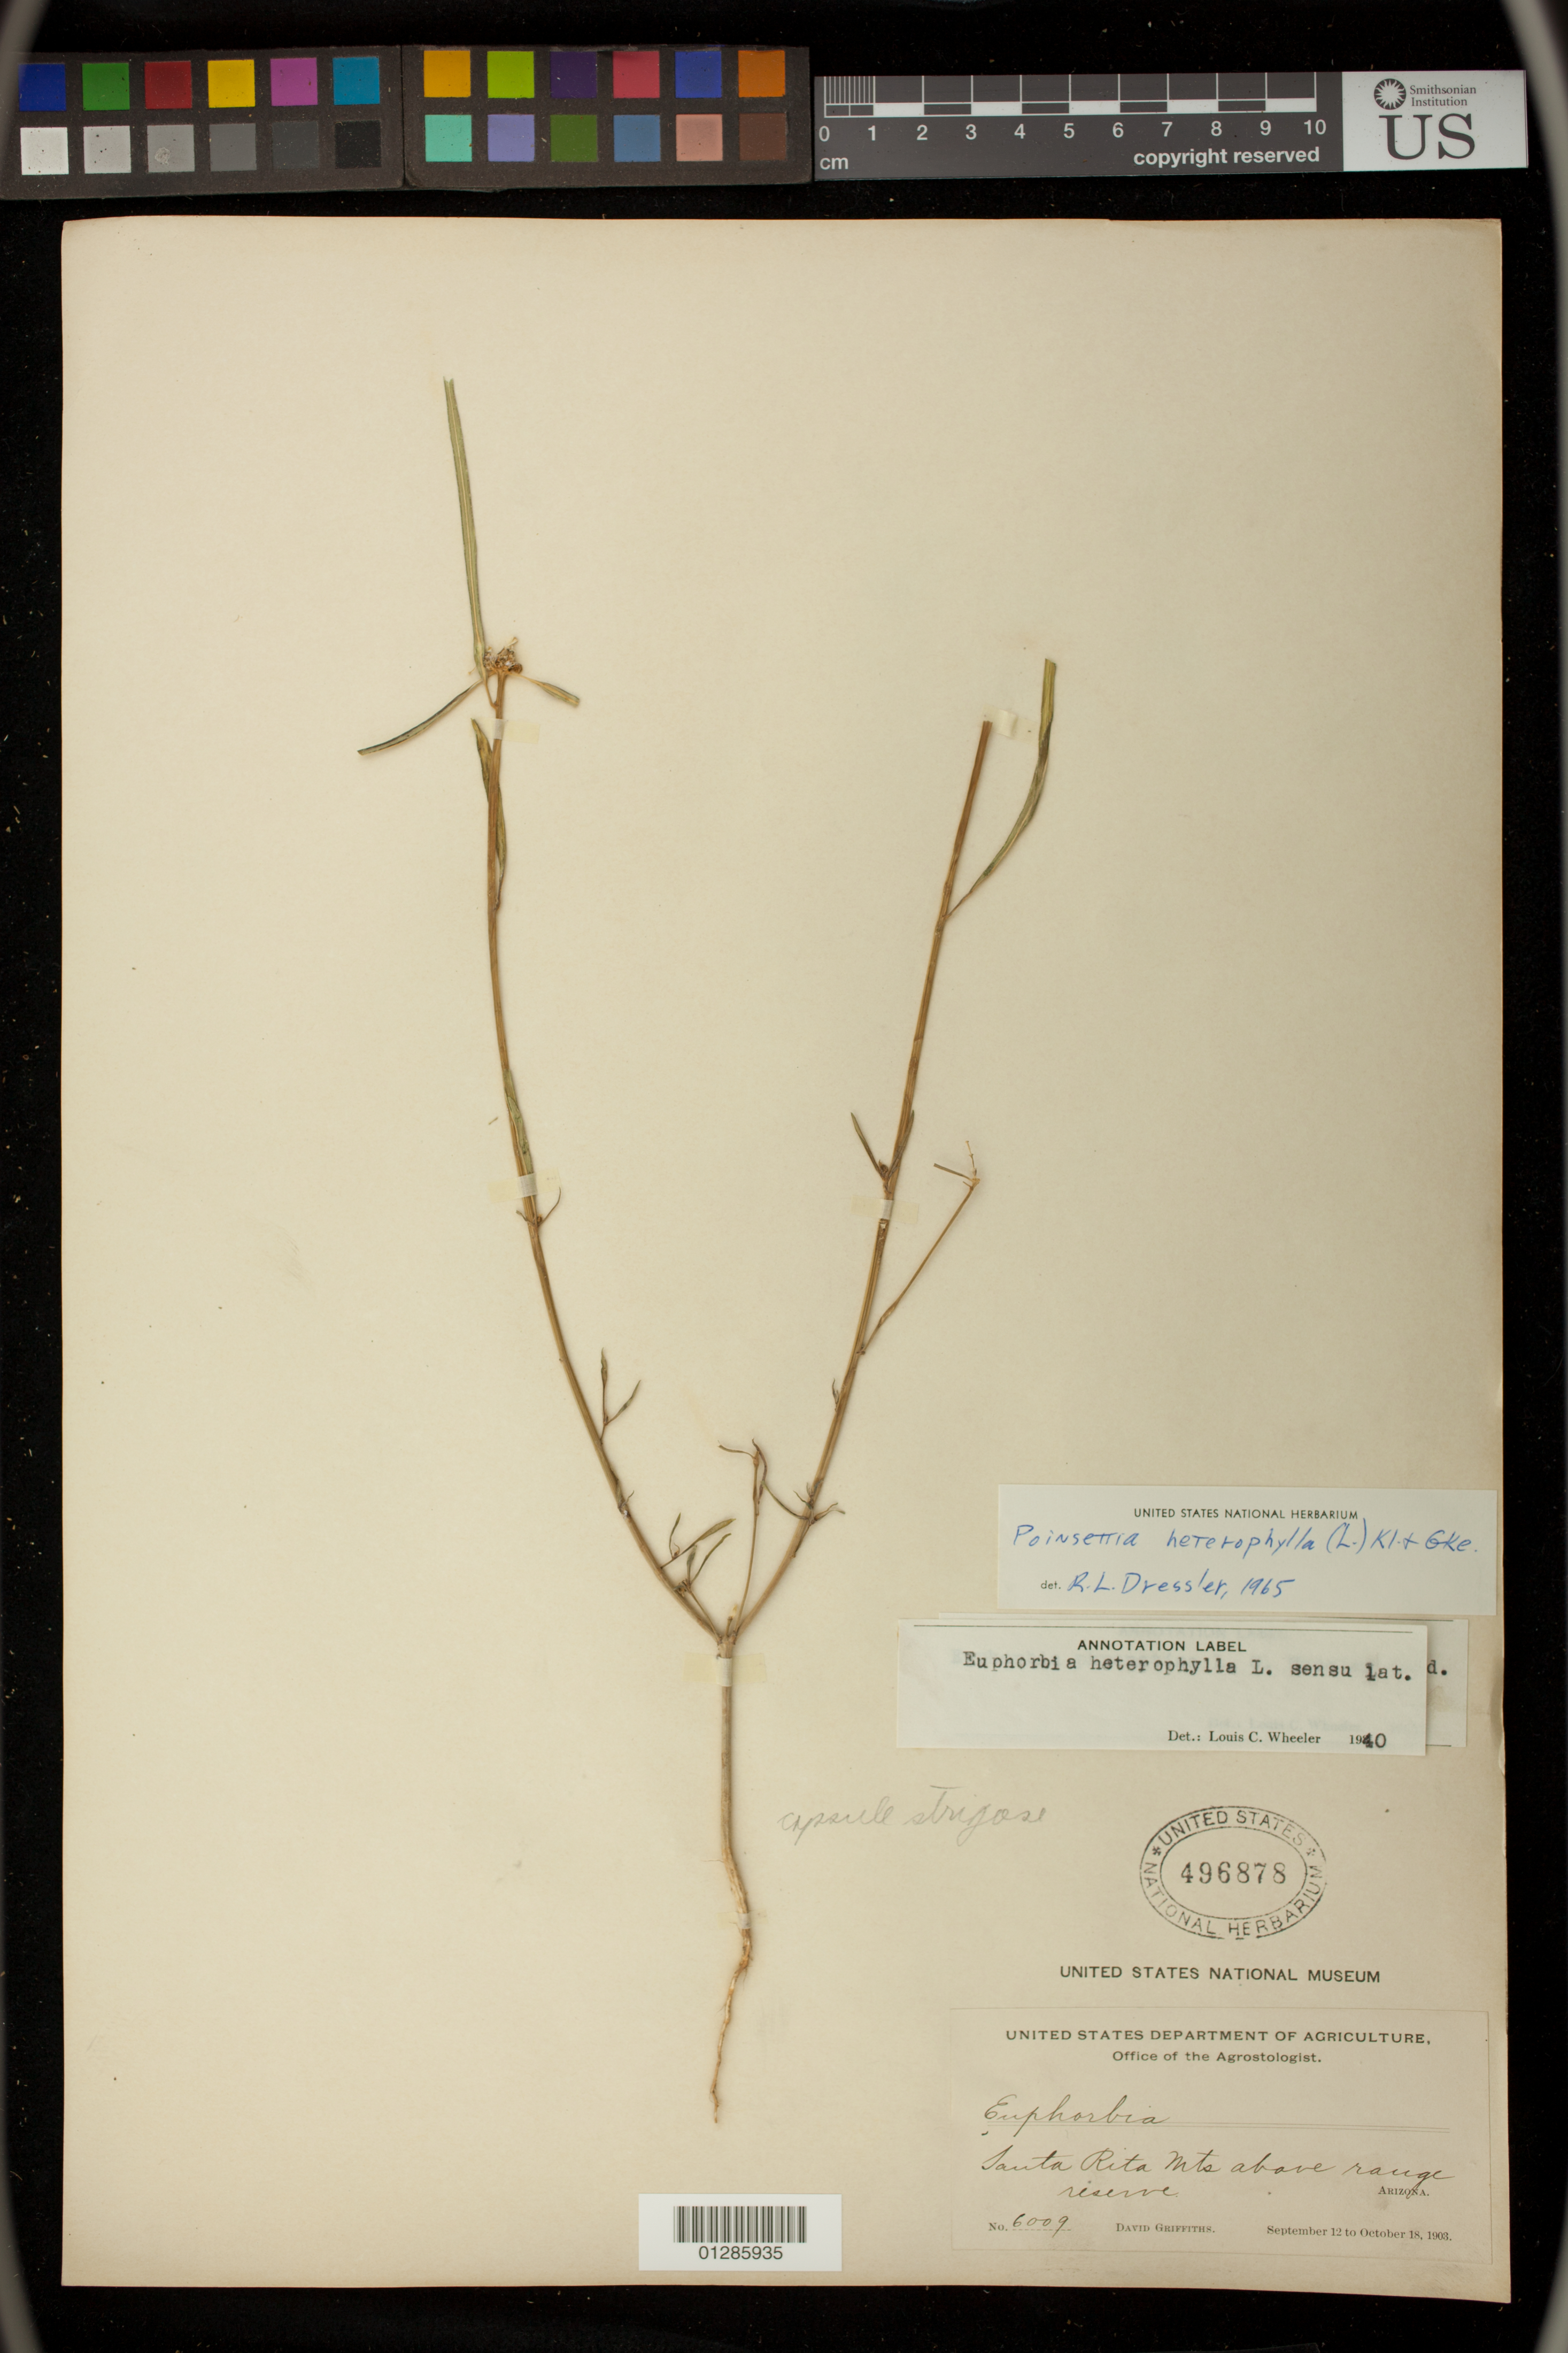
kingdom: Plantae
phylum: Tracheophyta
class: Magnoliopsida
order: Malpighiales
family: Euphorbiaceae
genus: Euphorbia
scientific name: Euphorbia heterophylla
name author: L.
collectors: D. Griffiths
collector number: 6009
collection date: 1903-09-12/1903-10-18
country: United States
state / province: Arizona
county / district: Santa Cruz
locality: Santa Rita Mts.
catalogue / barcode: US 496878